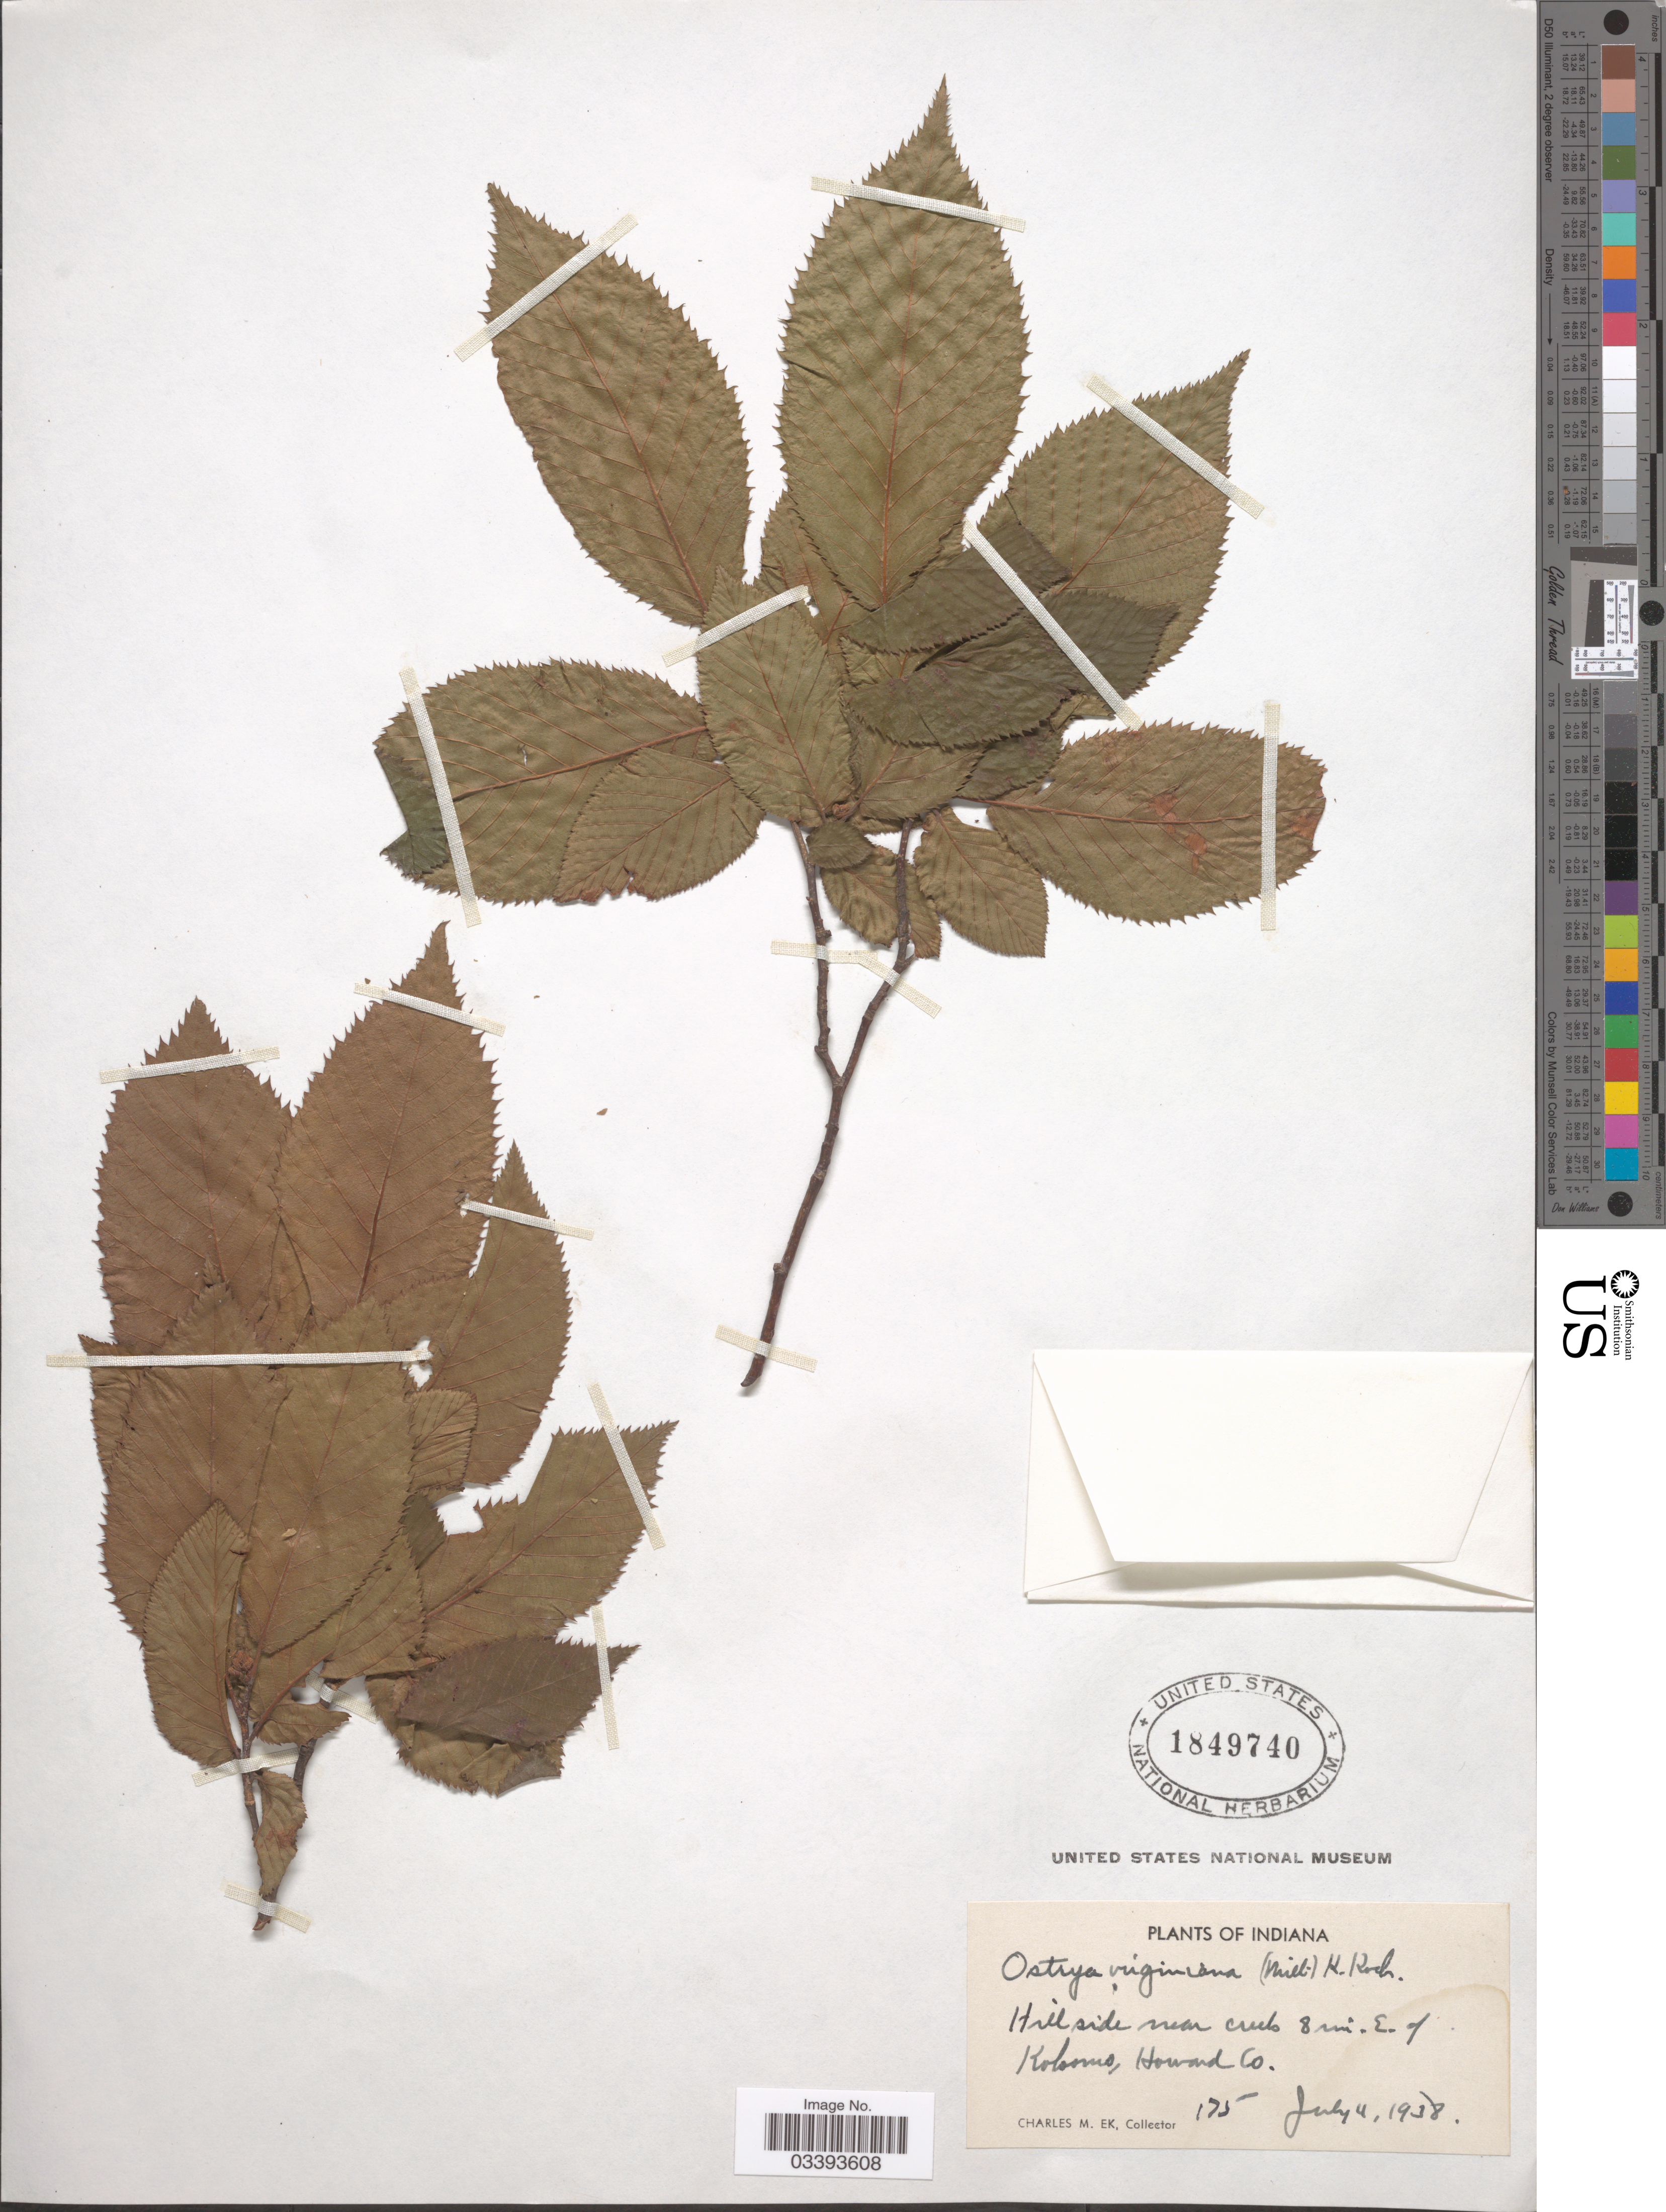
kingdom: Plantae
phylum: Tracheophyta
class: Magnoliopsida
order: Fagales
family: Betulaceae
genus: Ostrya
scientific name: Ostrya virginiana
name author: (Mill.) K. Koch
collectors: C. Ek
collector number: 175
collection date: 1938-07-04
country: United States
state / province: Indiana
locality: Hillside near creek 8 mi. E. of Kokomo, Howard Co.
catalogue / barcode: US 1849740